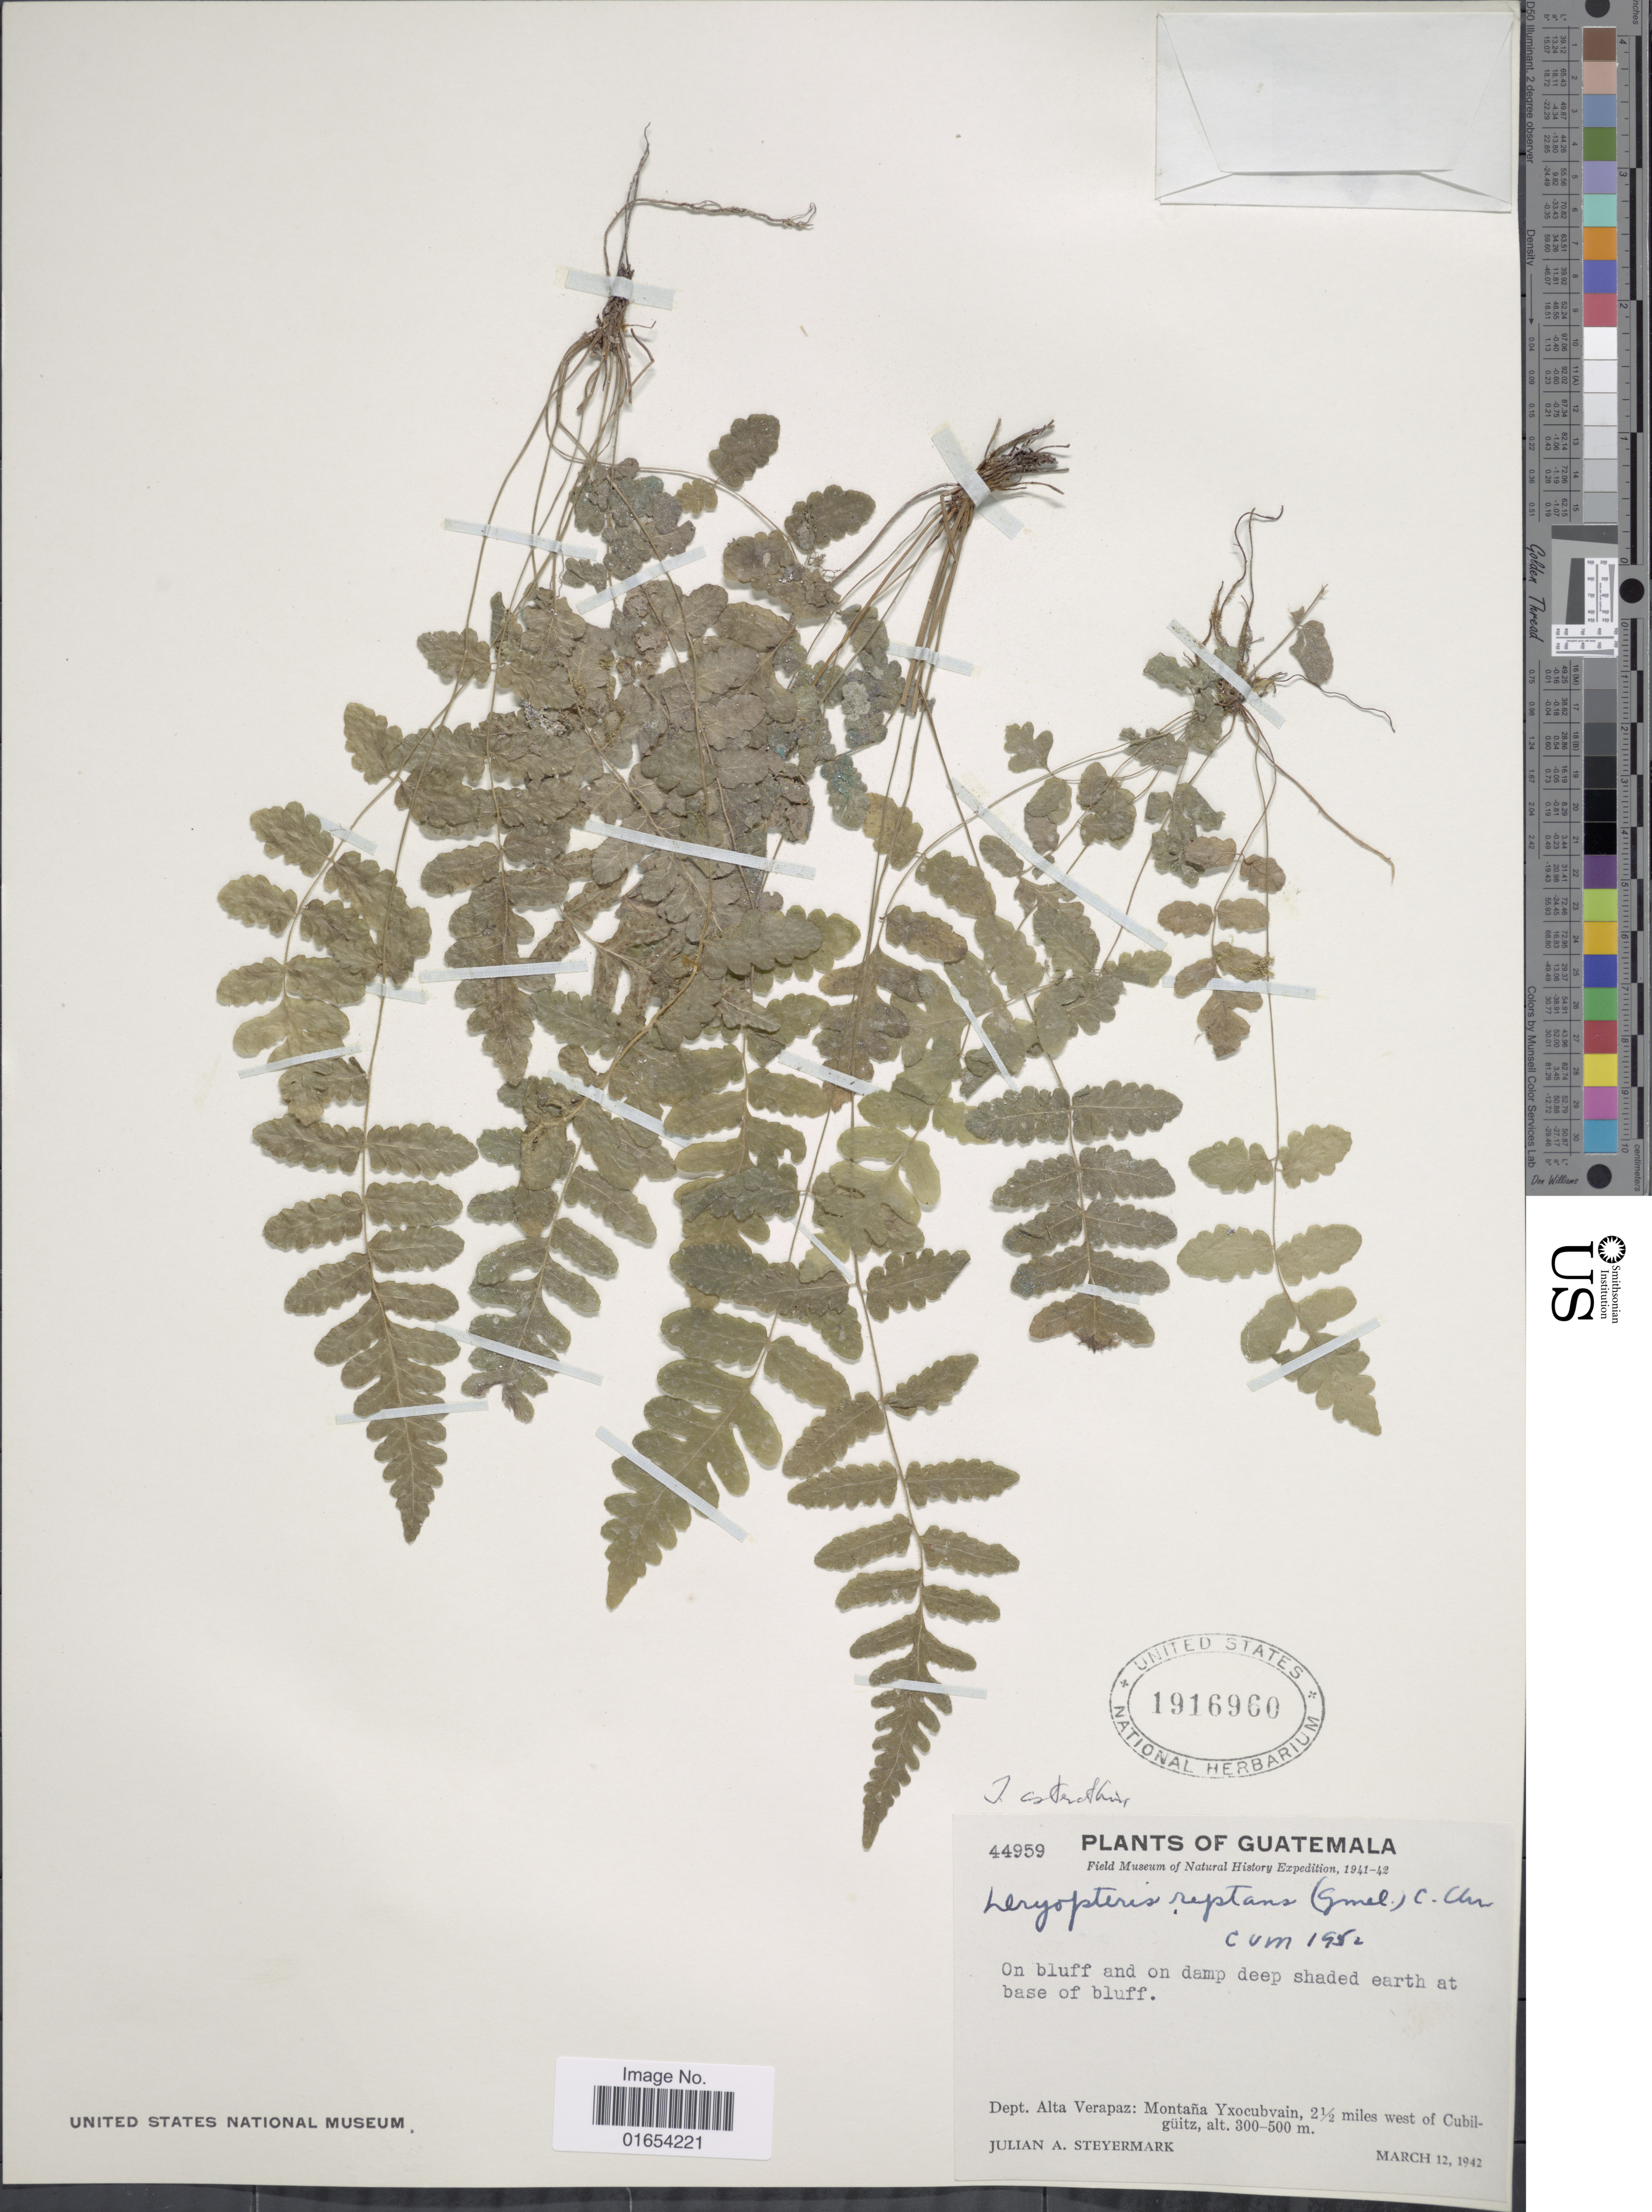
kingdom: Plantae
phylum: Tracheophyta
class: Polypodiopsida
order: Polypodiales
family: Thelypteridaceae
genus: Goniopteris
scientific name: Goniopteris pellita (Willd.) comb. nov., ined 2015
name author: (Willd.)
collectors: J. Steyermark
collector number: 44959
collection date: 1942-03-12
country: Guatemala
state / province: Alta Verapaz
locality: Montana Yxocubvain, 2½ miles west of Cubilguitz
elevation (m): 300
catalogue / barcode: US 1916960